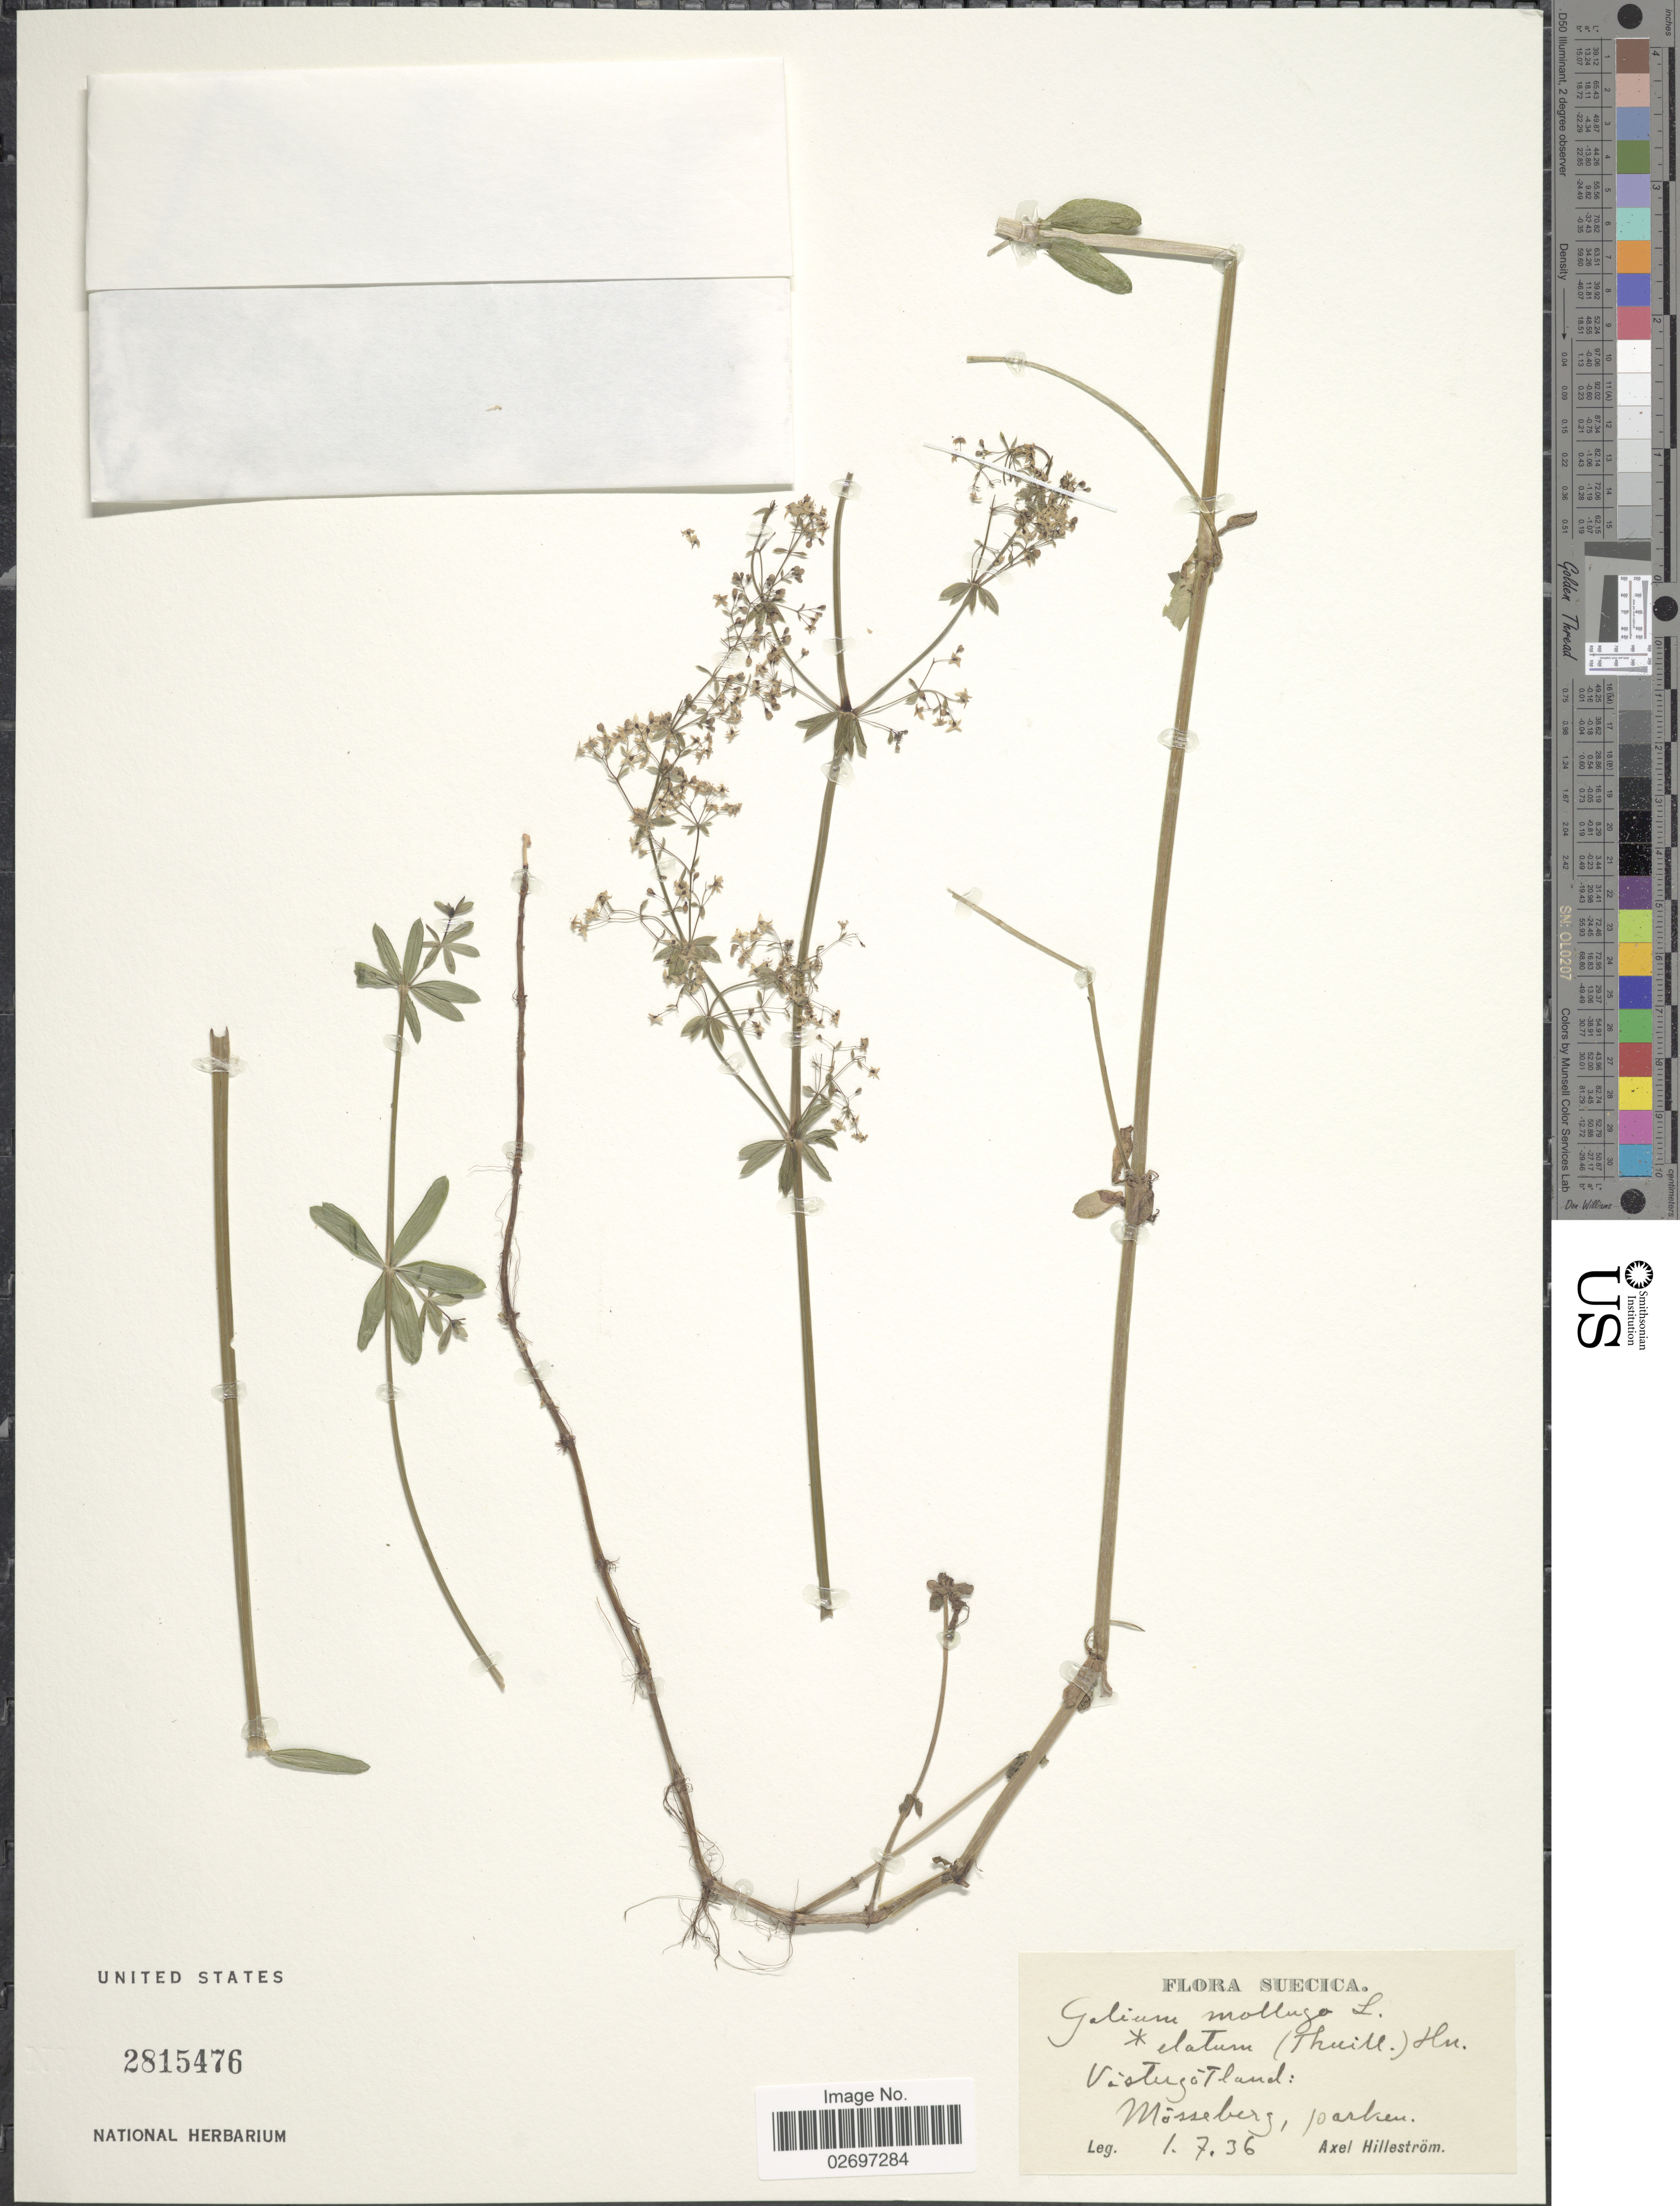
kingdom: Plantae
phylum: Tracheophyta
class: Magnoliopsida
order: Gentianales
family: Rubiaceae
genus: Galium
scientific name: Galium mollugo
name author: L.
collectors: A. Hilleström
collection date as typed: Transcribed d/m/y: 1/7/36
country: Sweden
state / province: Västra Götaland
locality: Vastragotland: Mosseberg, parken. Suecica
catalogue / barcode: US 2815476